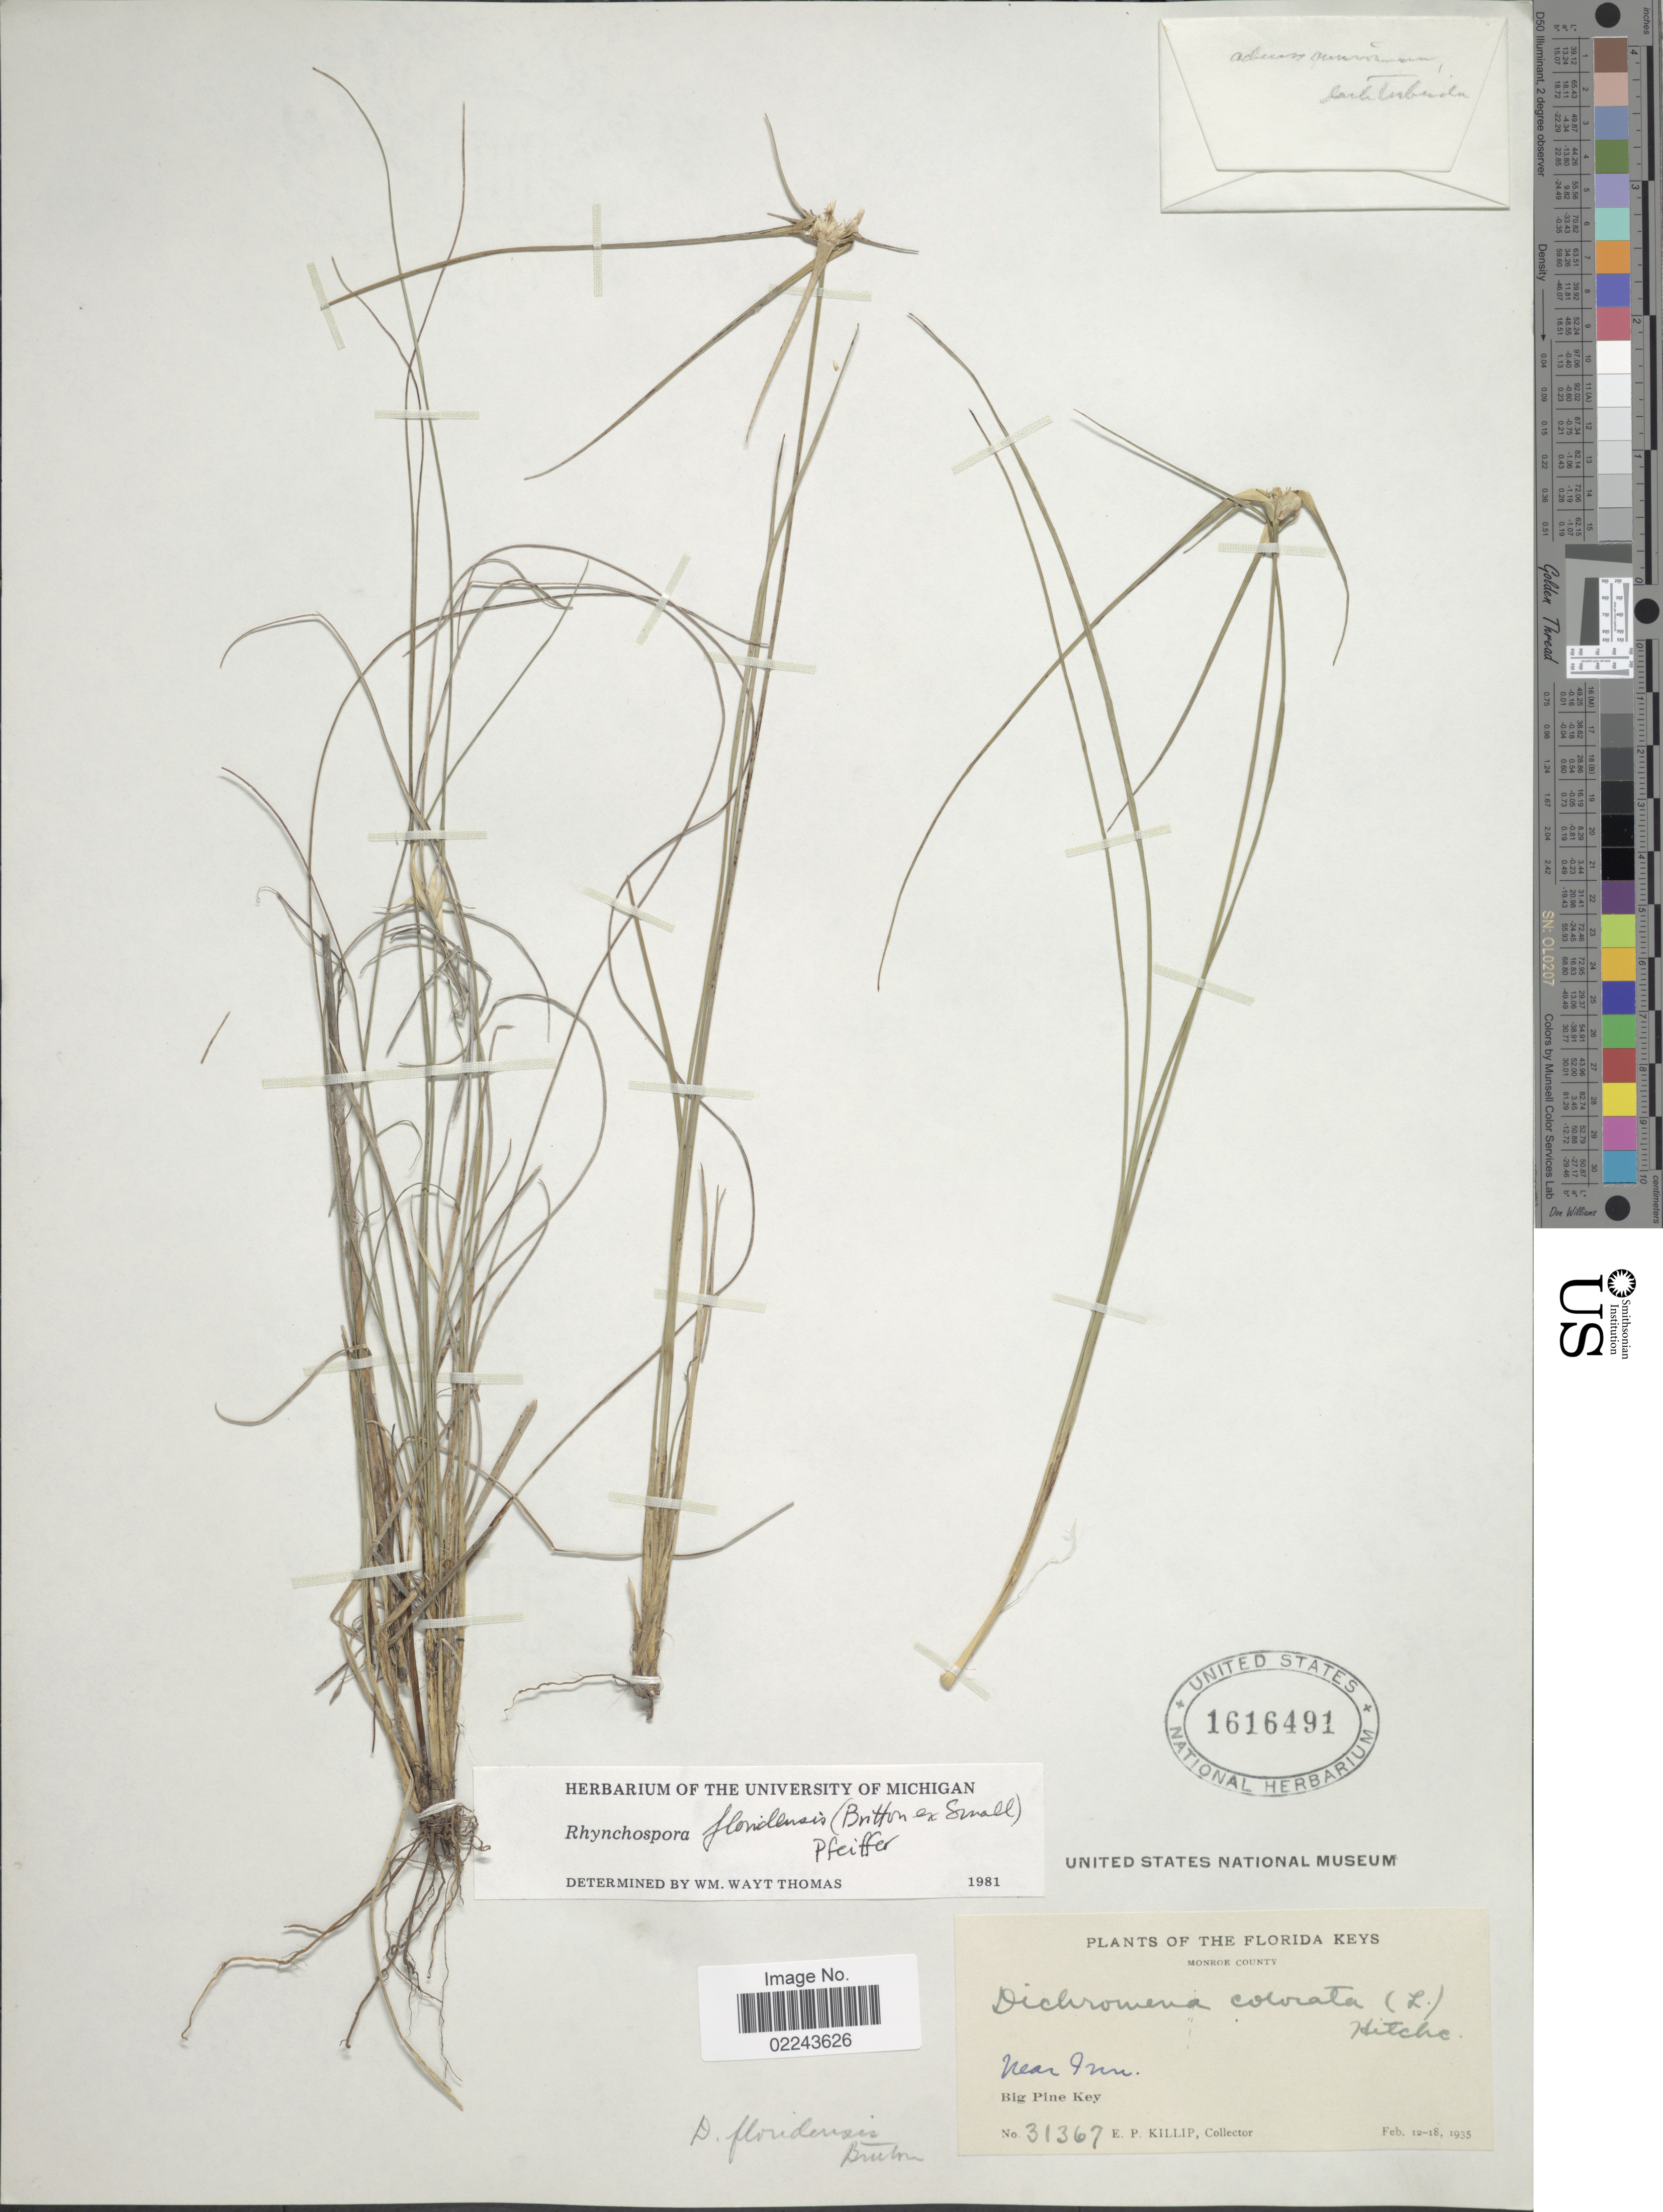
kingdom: Plantae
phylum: Tracheophyta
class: Liliopsida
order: Poales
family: Cyperaceae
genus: Rhynchospora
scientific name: Rhynchospora floridensis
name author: (Britton ex Small) H. Pfeiff.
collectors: E. P. Killip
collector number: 31367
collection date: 1935-02-12/1935-02-18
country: United States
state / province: Florida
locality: The Florida Keys, Monroe County, near Inn, Big Pine Key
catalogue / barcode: US 1616491